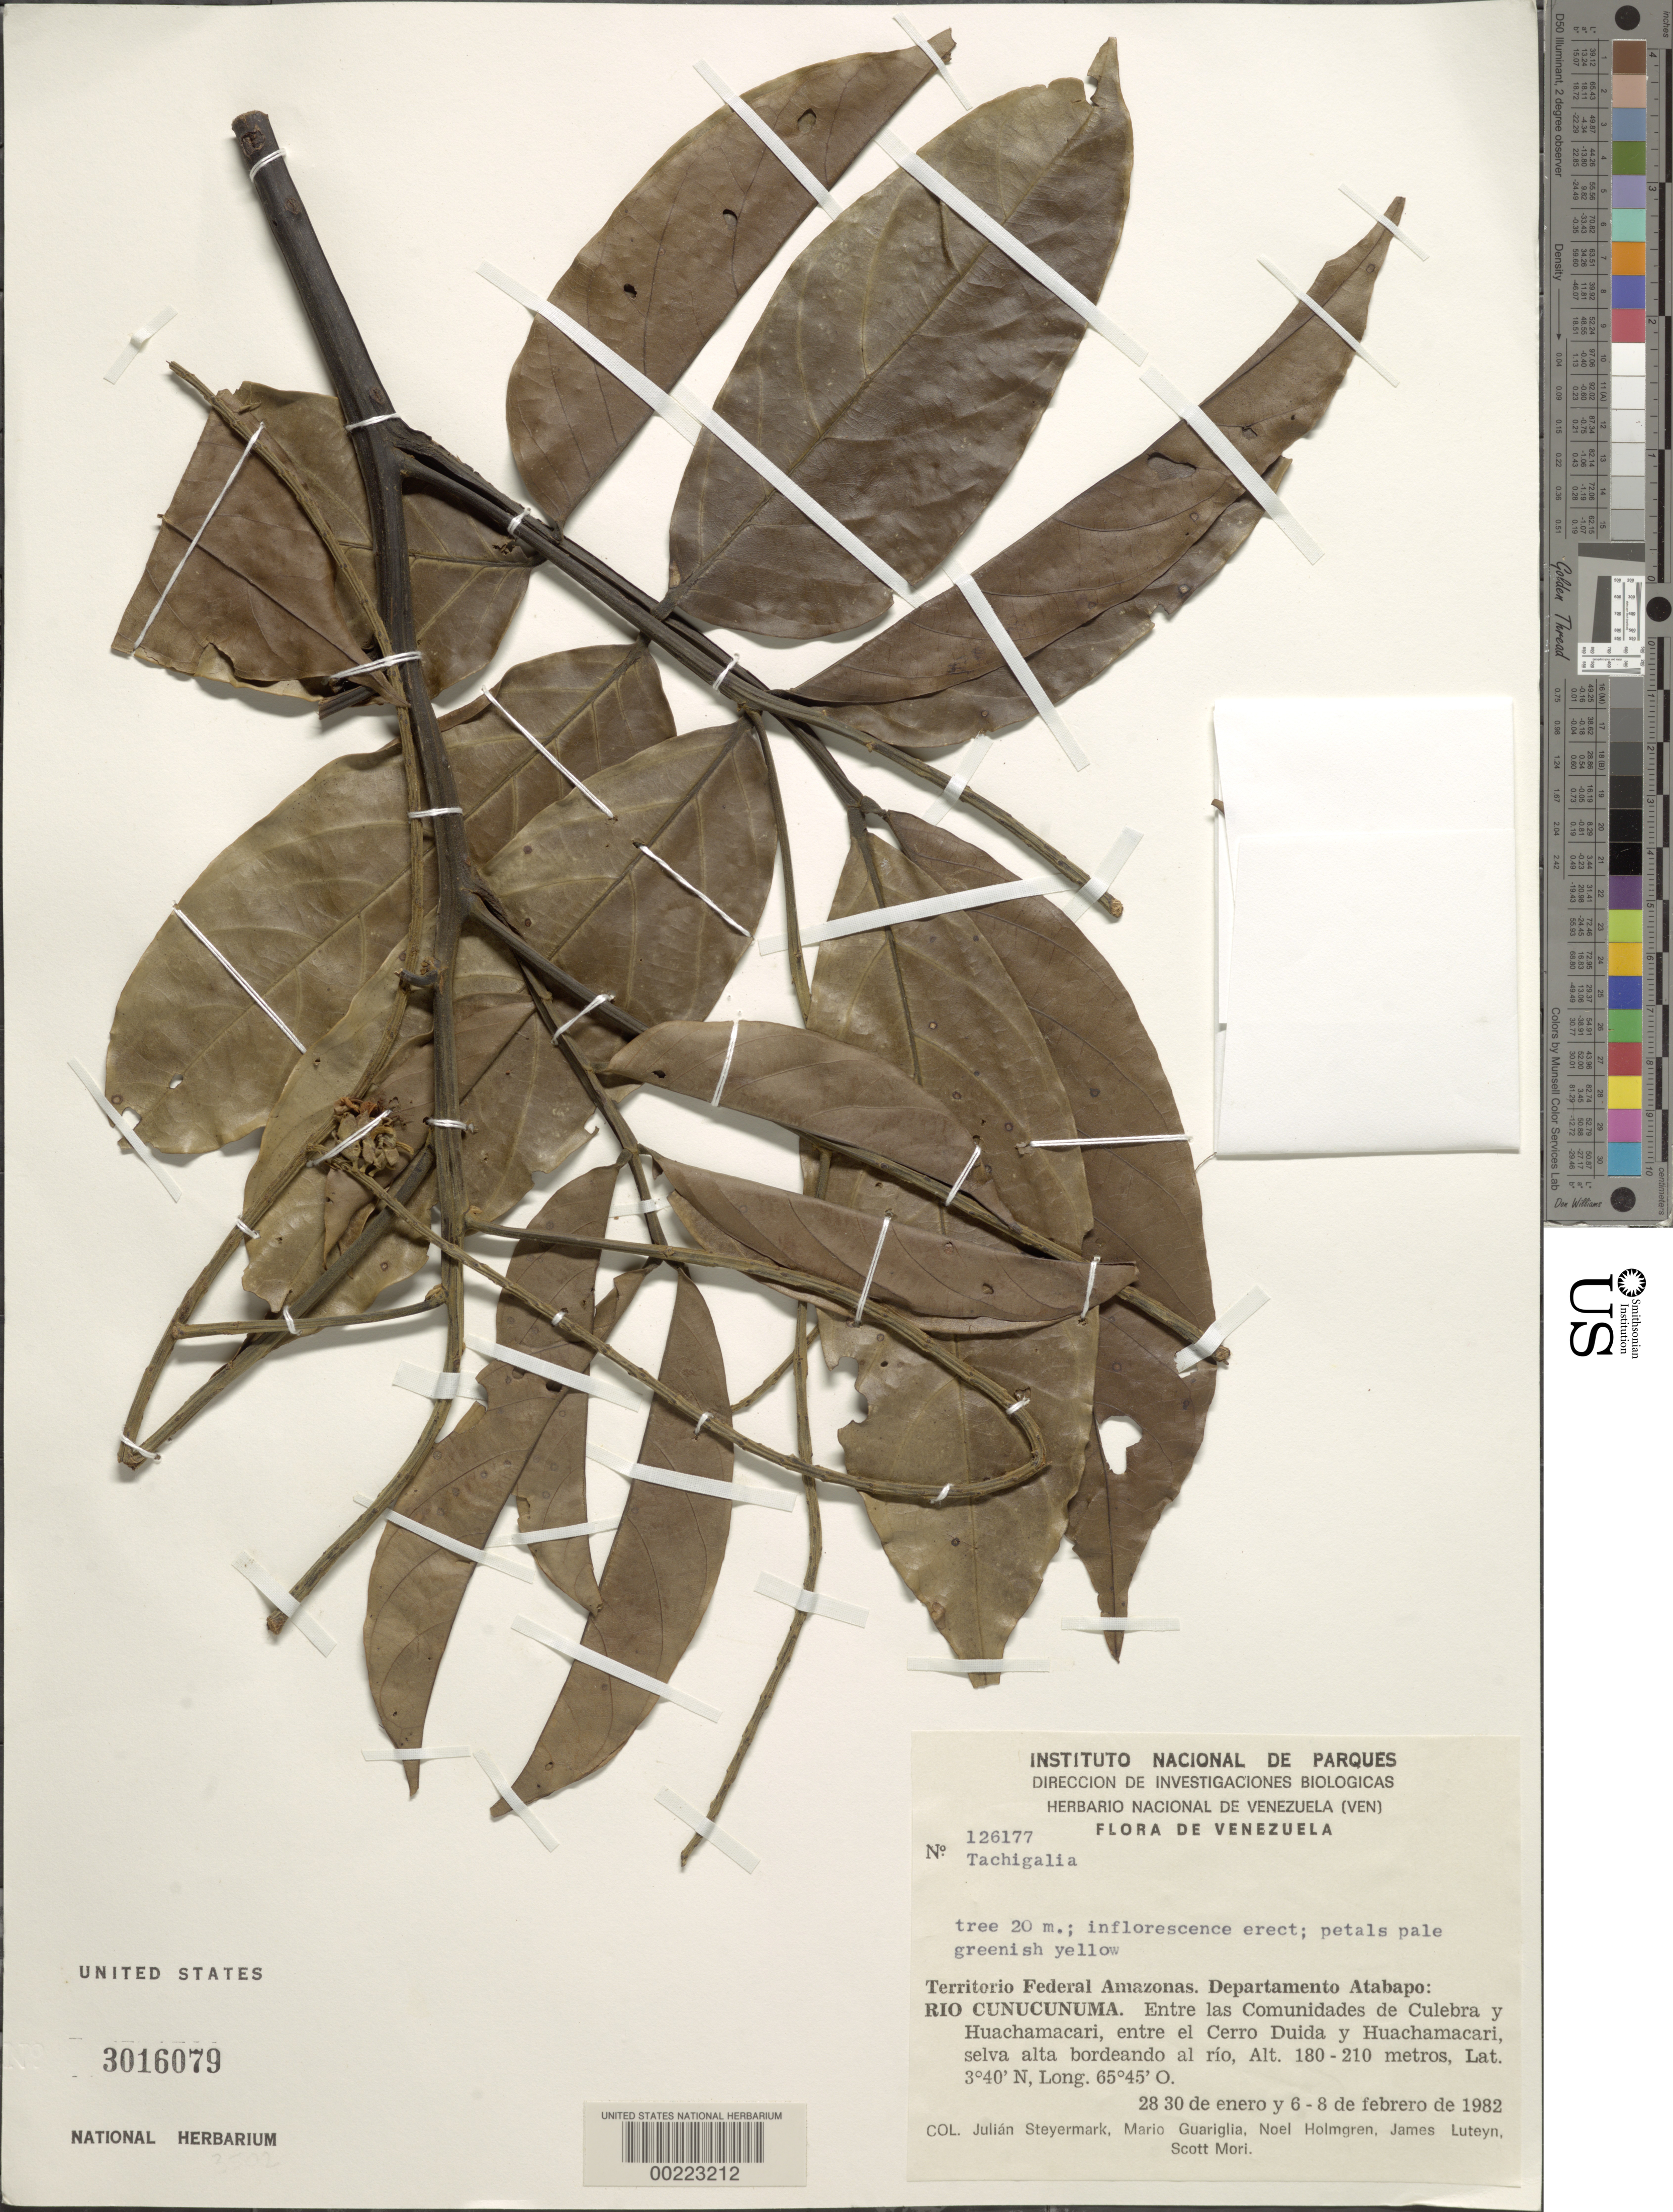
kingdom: Plantae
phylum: Tracheophyta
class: Magnoliopsida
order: Fabales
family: Fabaceae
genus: Tachigali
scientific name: Tachigali sp.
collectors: J. Steyermark, M. Guariglia P., N. H. Holmgren, J. L. Luteyn & S. Mori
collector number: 126177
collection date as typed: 28 Jan 1982 and 06 Feb 1982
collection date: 1982-01-28,1982-02-06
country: Venezuela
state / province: Amazonas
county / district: Atabapo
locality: Rio Cunucunuma: between the comunities of Culebra and Huachamacari, between Cerro Duida and Huachamacari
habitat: Tall forest bordering river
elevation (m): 180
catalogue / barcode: US 3016079